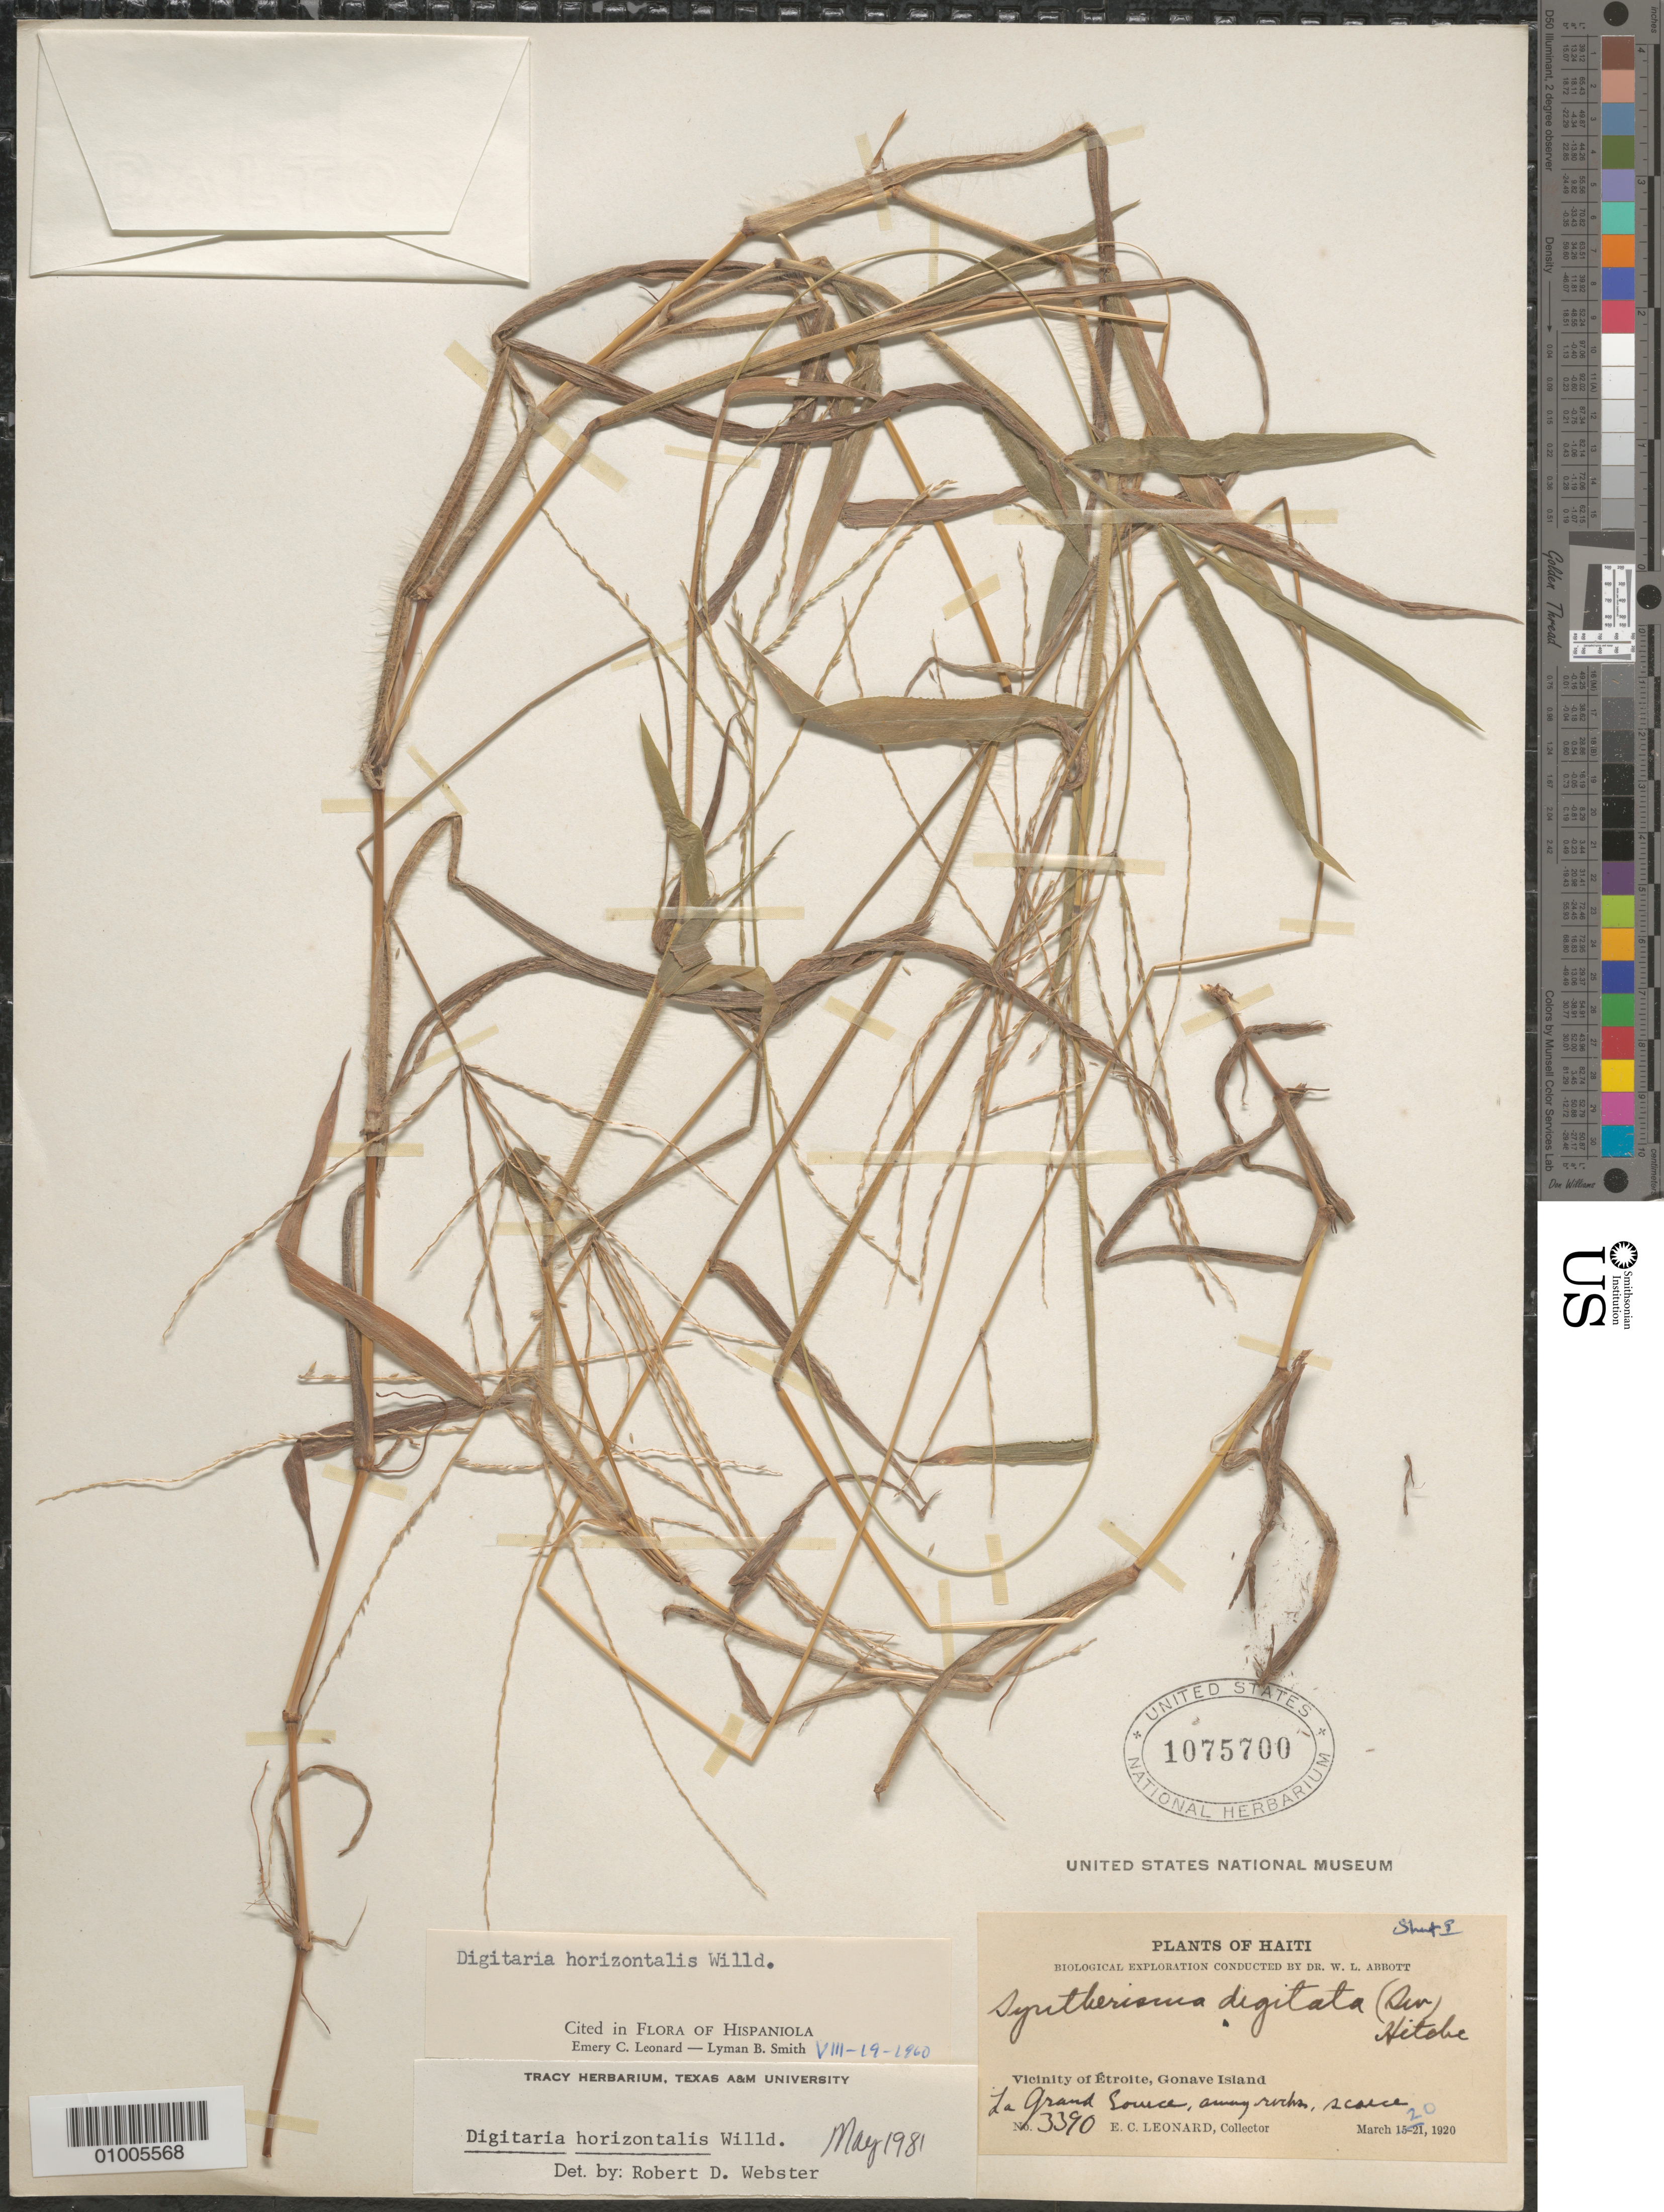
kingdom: Plantae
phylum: Tracheophyta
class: Liliopsida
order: Poales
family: Poaceae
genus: Digitaria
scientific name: Digitaria horizontalis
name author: Willd.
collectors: E. C. Leonard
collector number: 3390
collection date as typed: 20 Mar 1920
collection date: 1920-03-20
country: Haiti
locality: Vicinity of Etroite, Gonave Island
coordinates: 0 N, 0 E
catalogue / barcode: US 1075700